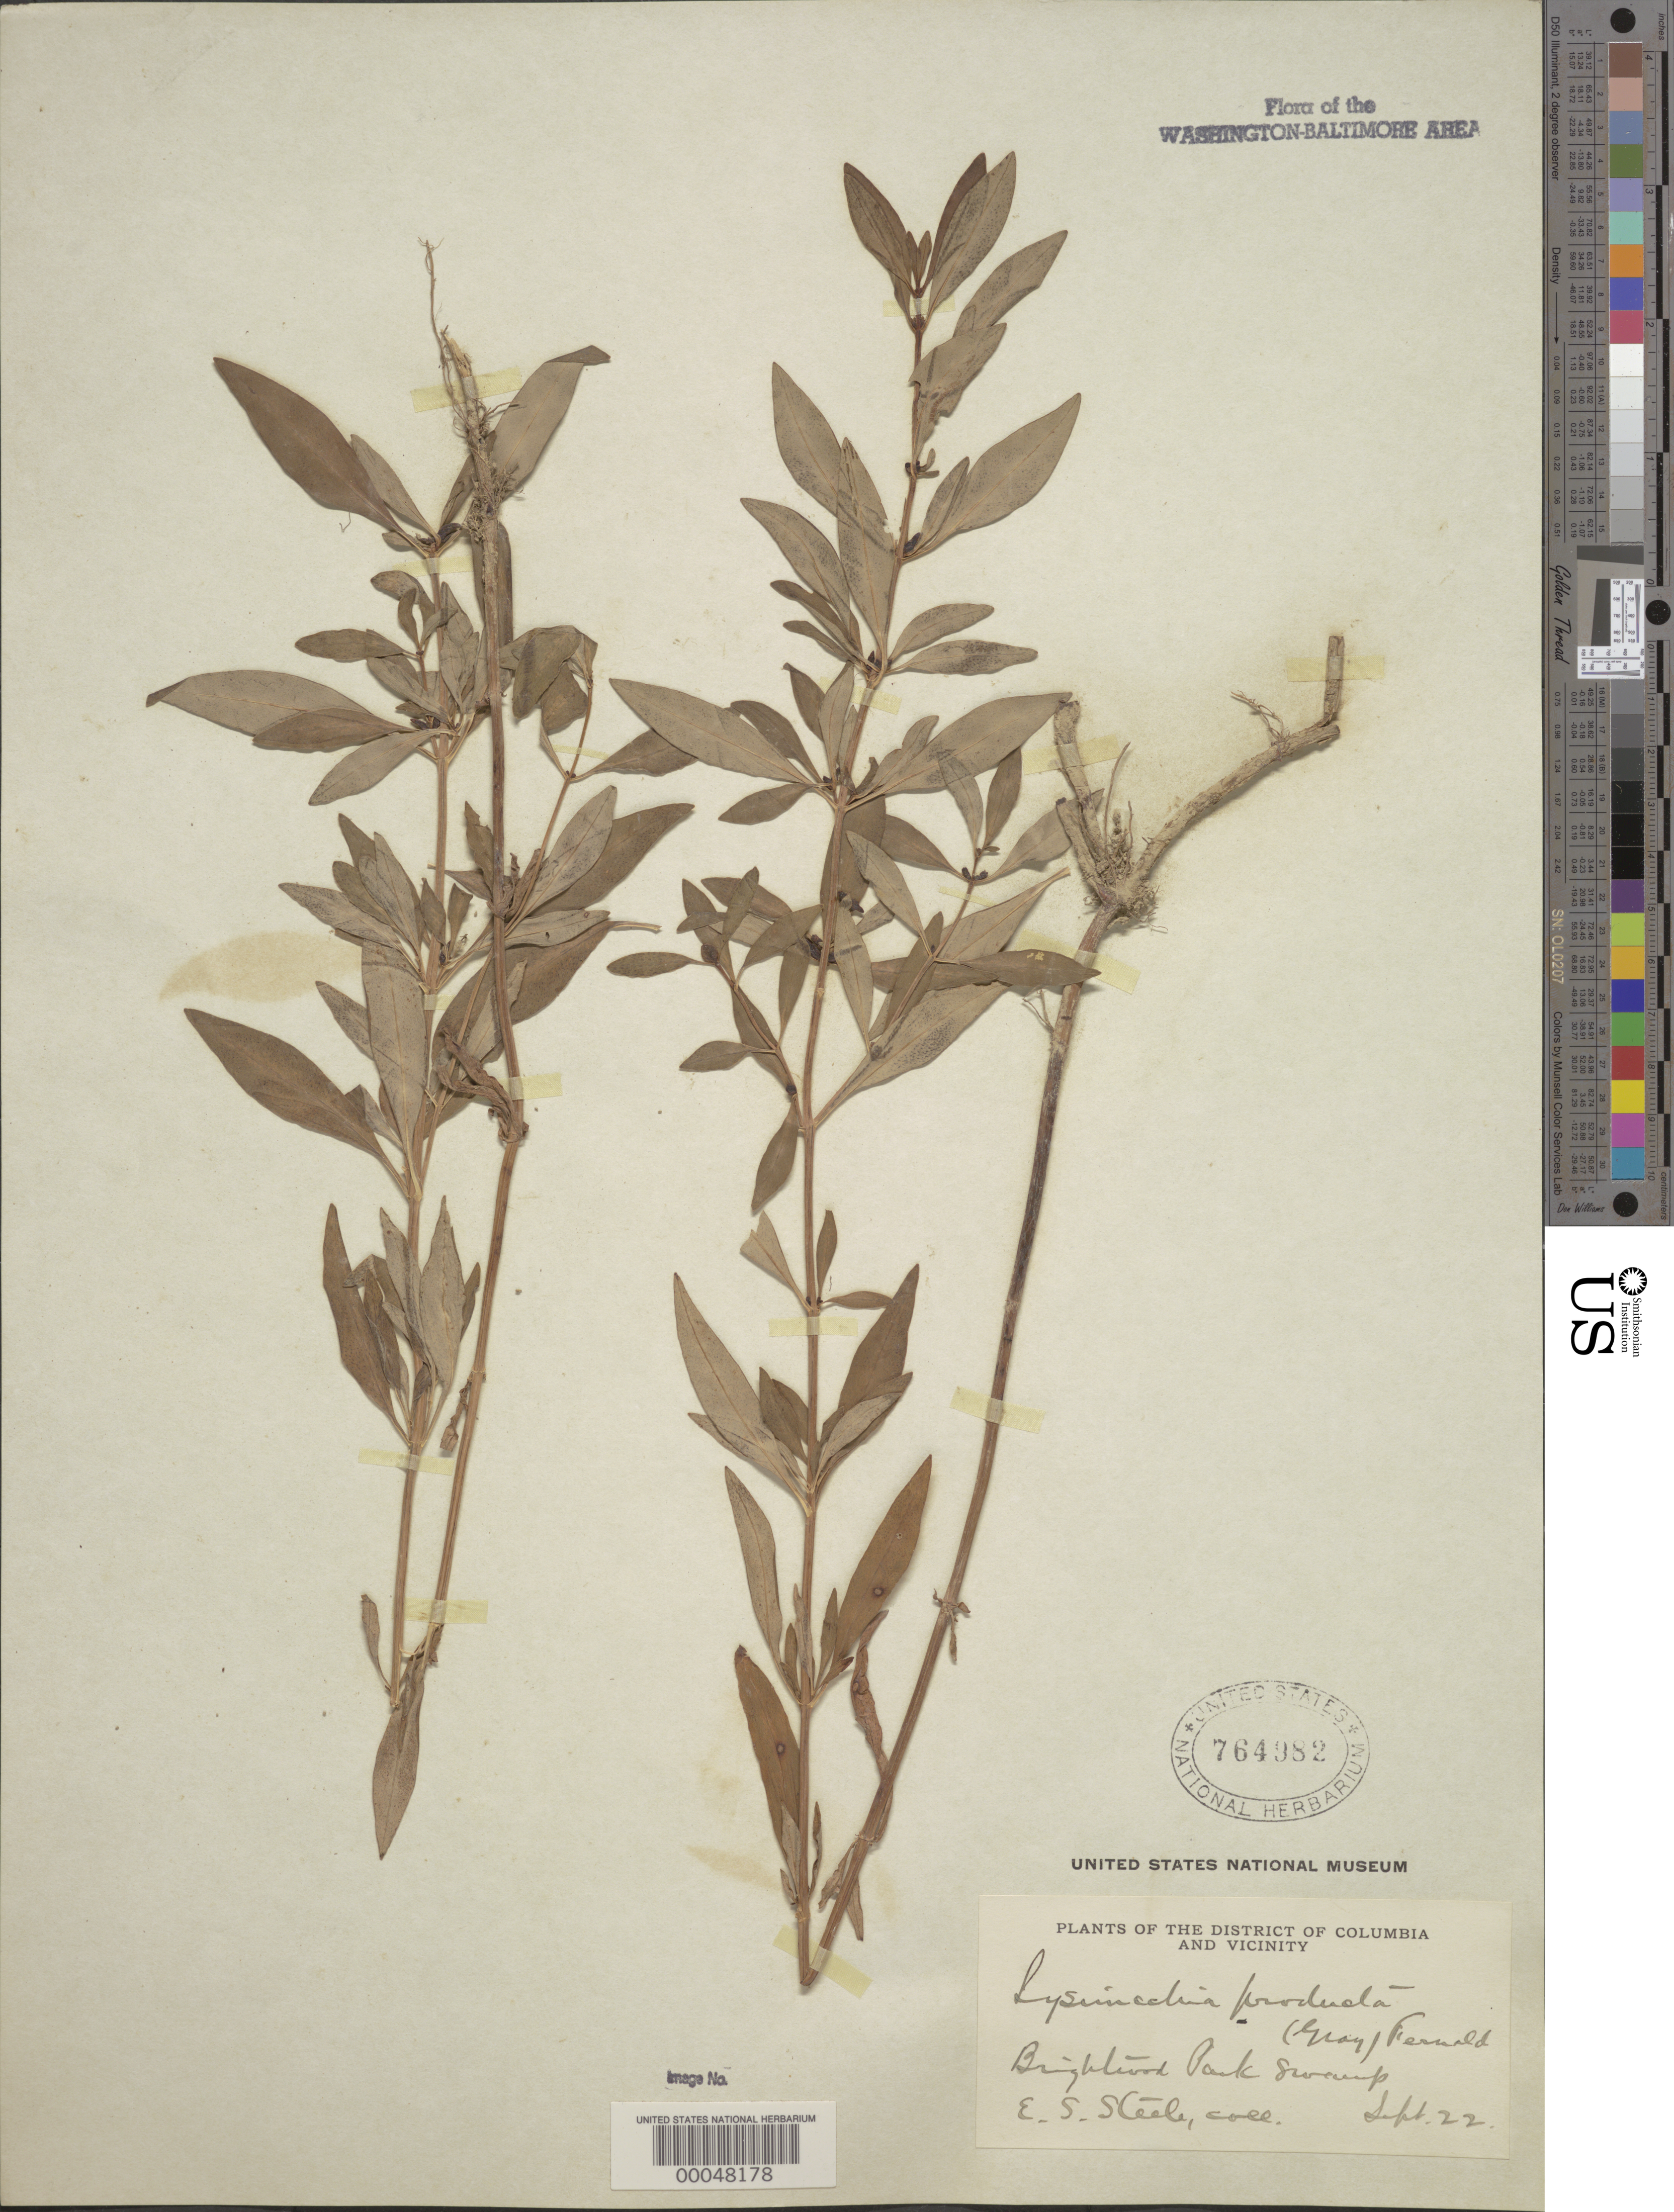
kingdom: Plantae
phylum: Tracheophyta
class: Magnoliopsida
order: Ericales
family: Primulaceae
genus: Lysimachia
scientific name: Lysimachia x producta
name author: (A. Gray) Fernald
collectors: E. Steele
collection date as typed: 22 Sep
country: United States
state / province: District of Columbia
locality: Brightwood Park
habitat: Swamp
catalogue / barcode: US 764982